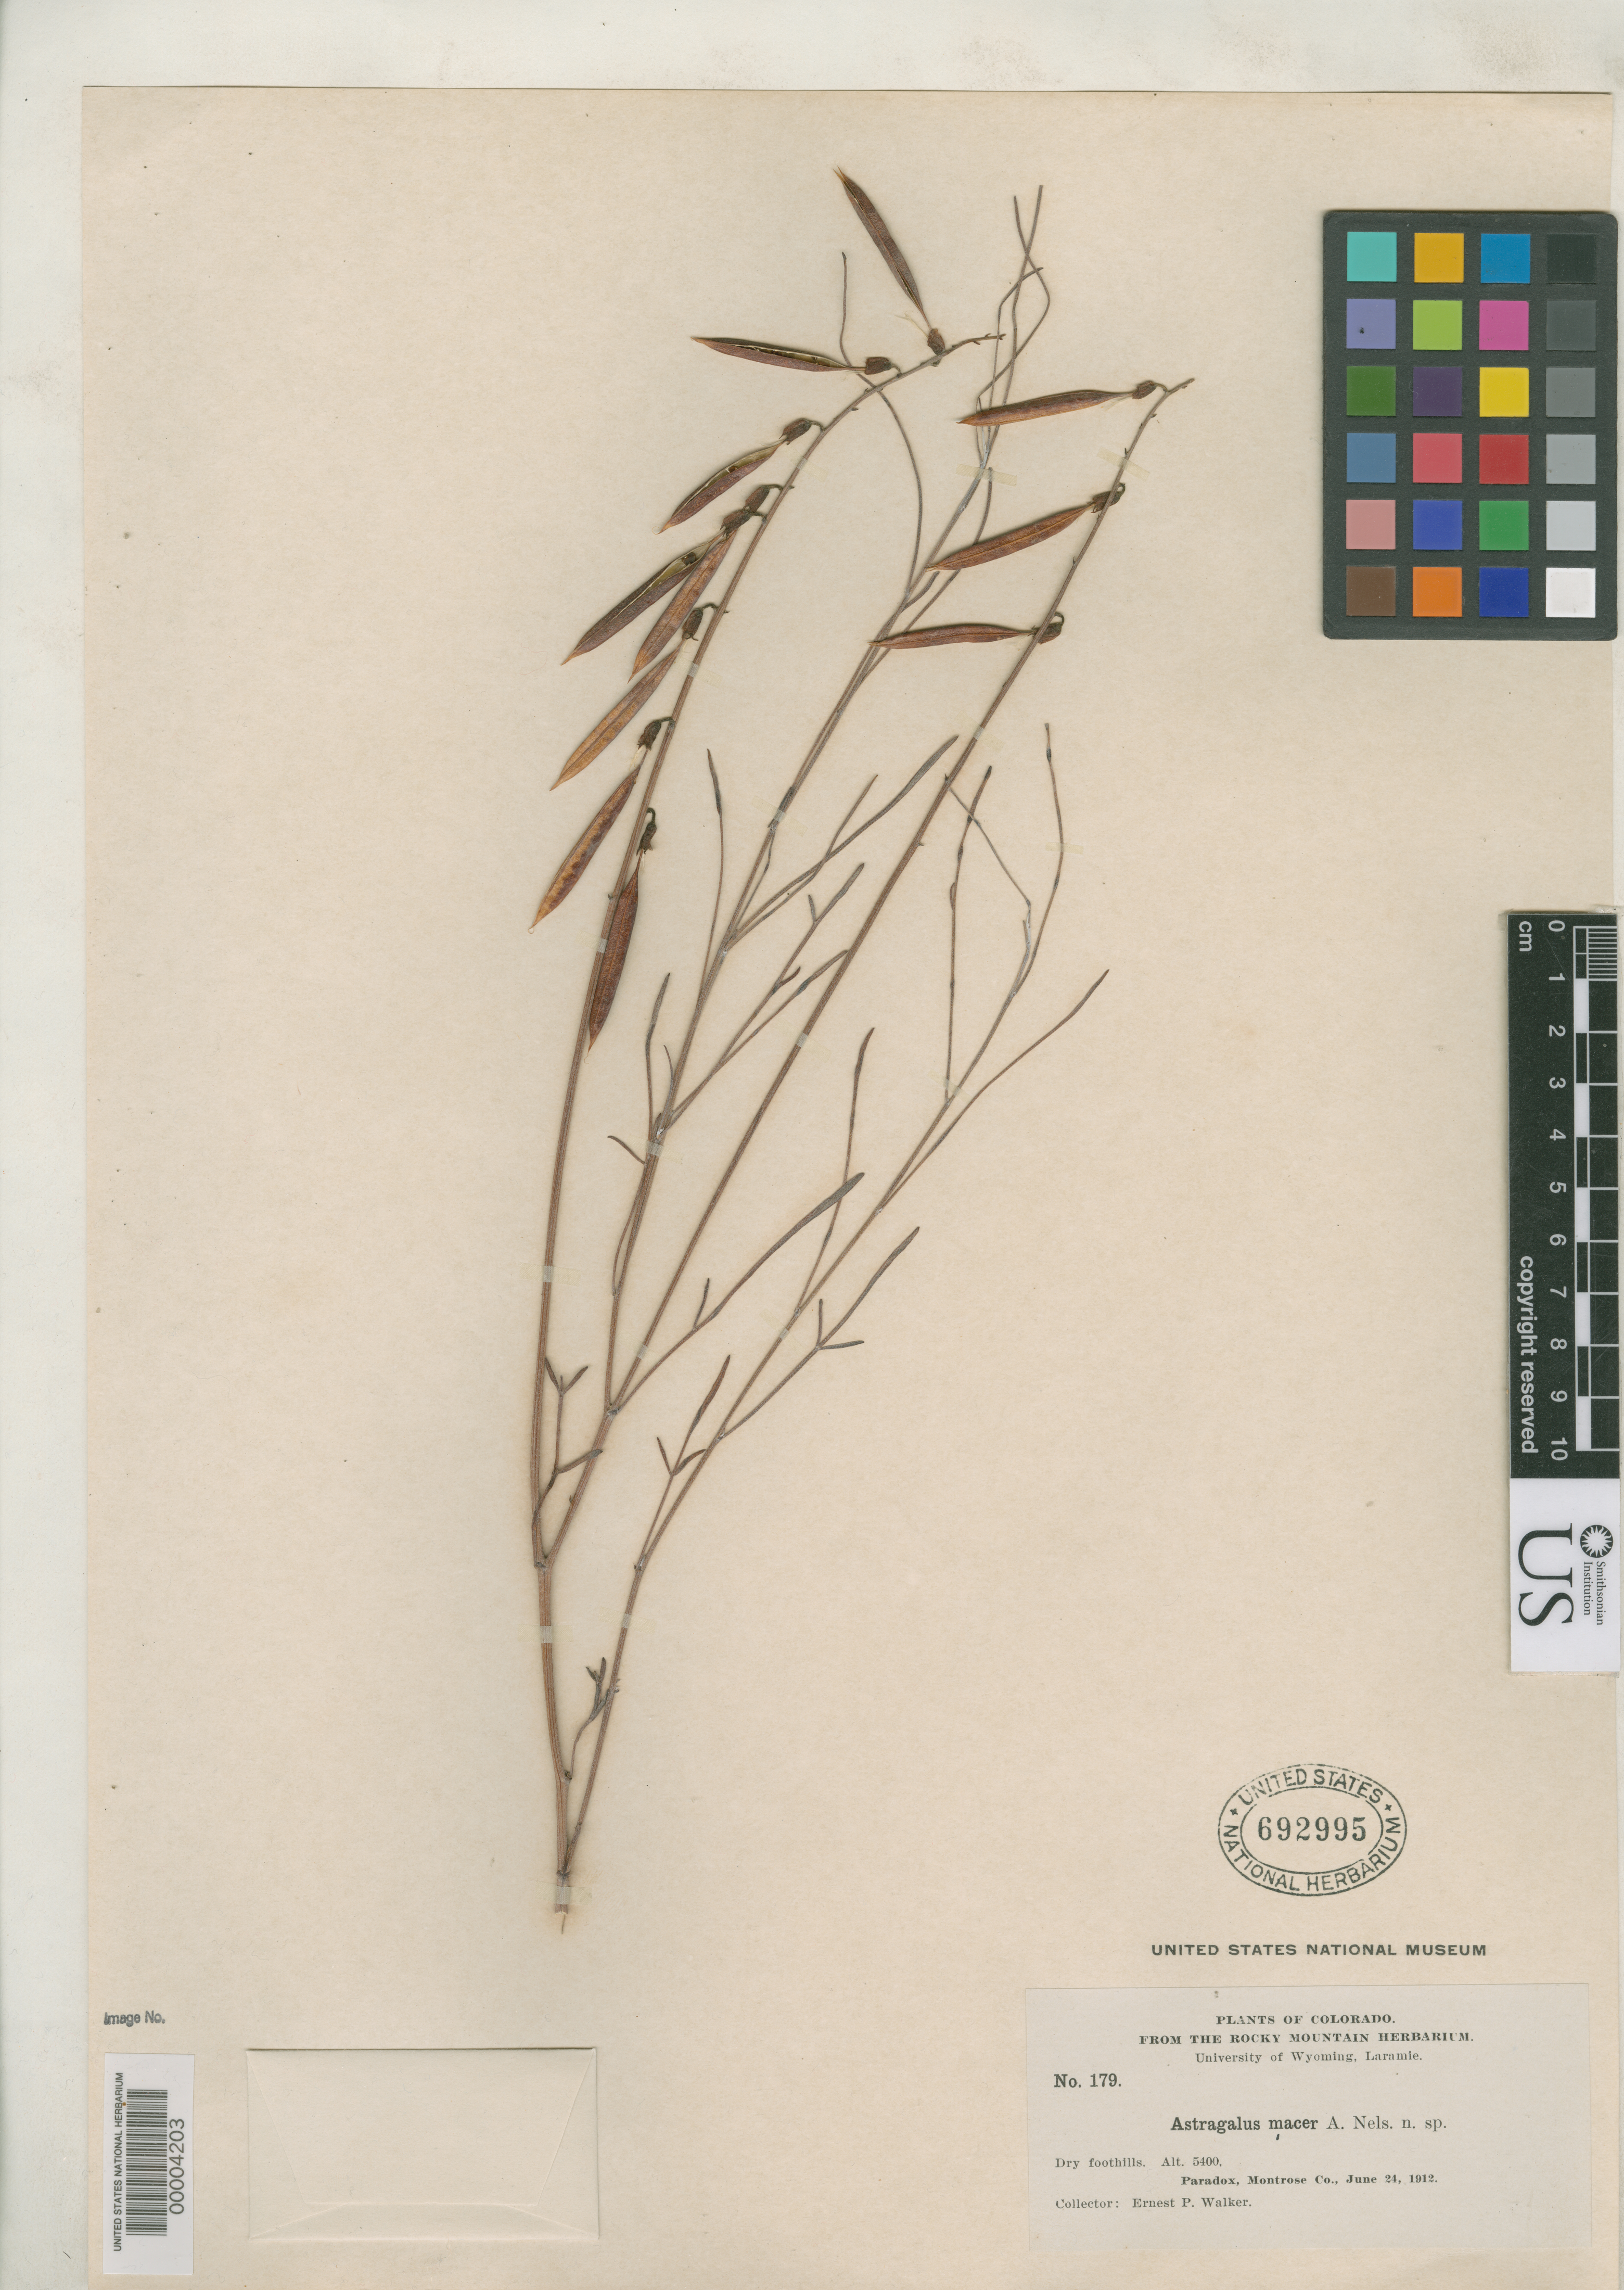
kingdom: Plantae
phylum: Tracheophyta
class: Magnoliopsida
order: Fabales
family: Fabaceae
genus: Astragalus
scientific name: Astragalus macer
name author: A. Nelson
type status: Isotype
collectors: E. Walker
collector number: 179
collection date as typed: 24 Jun 1912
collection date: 1912-06-24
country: United States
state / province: Colorado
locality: Paradox valley.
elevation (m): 1646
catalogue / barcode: US 692995